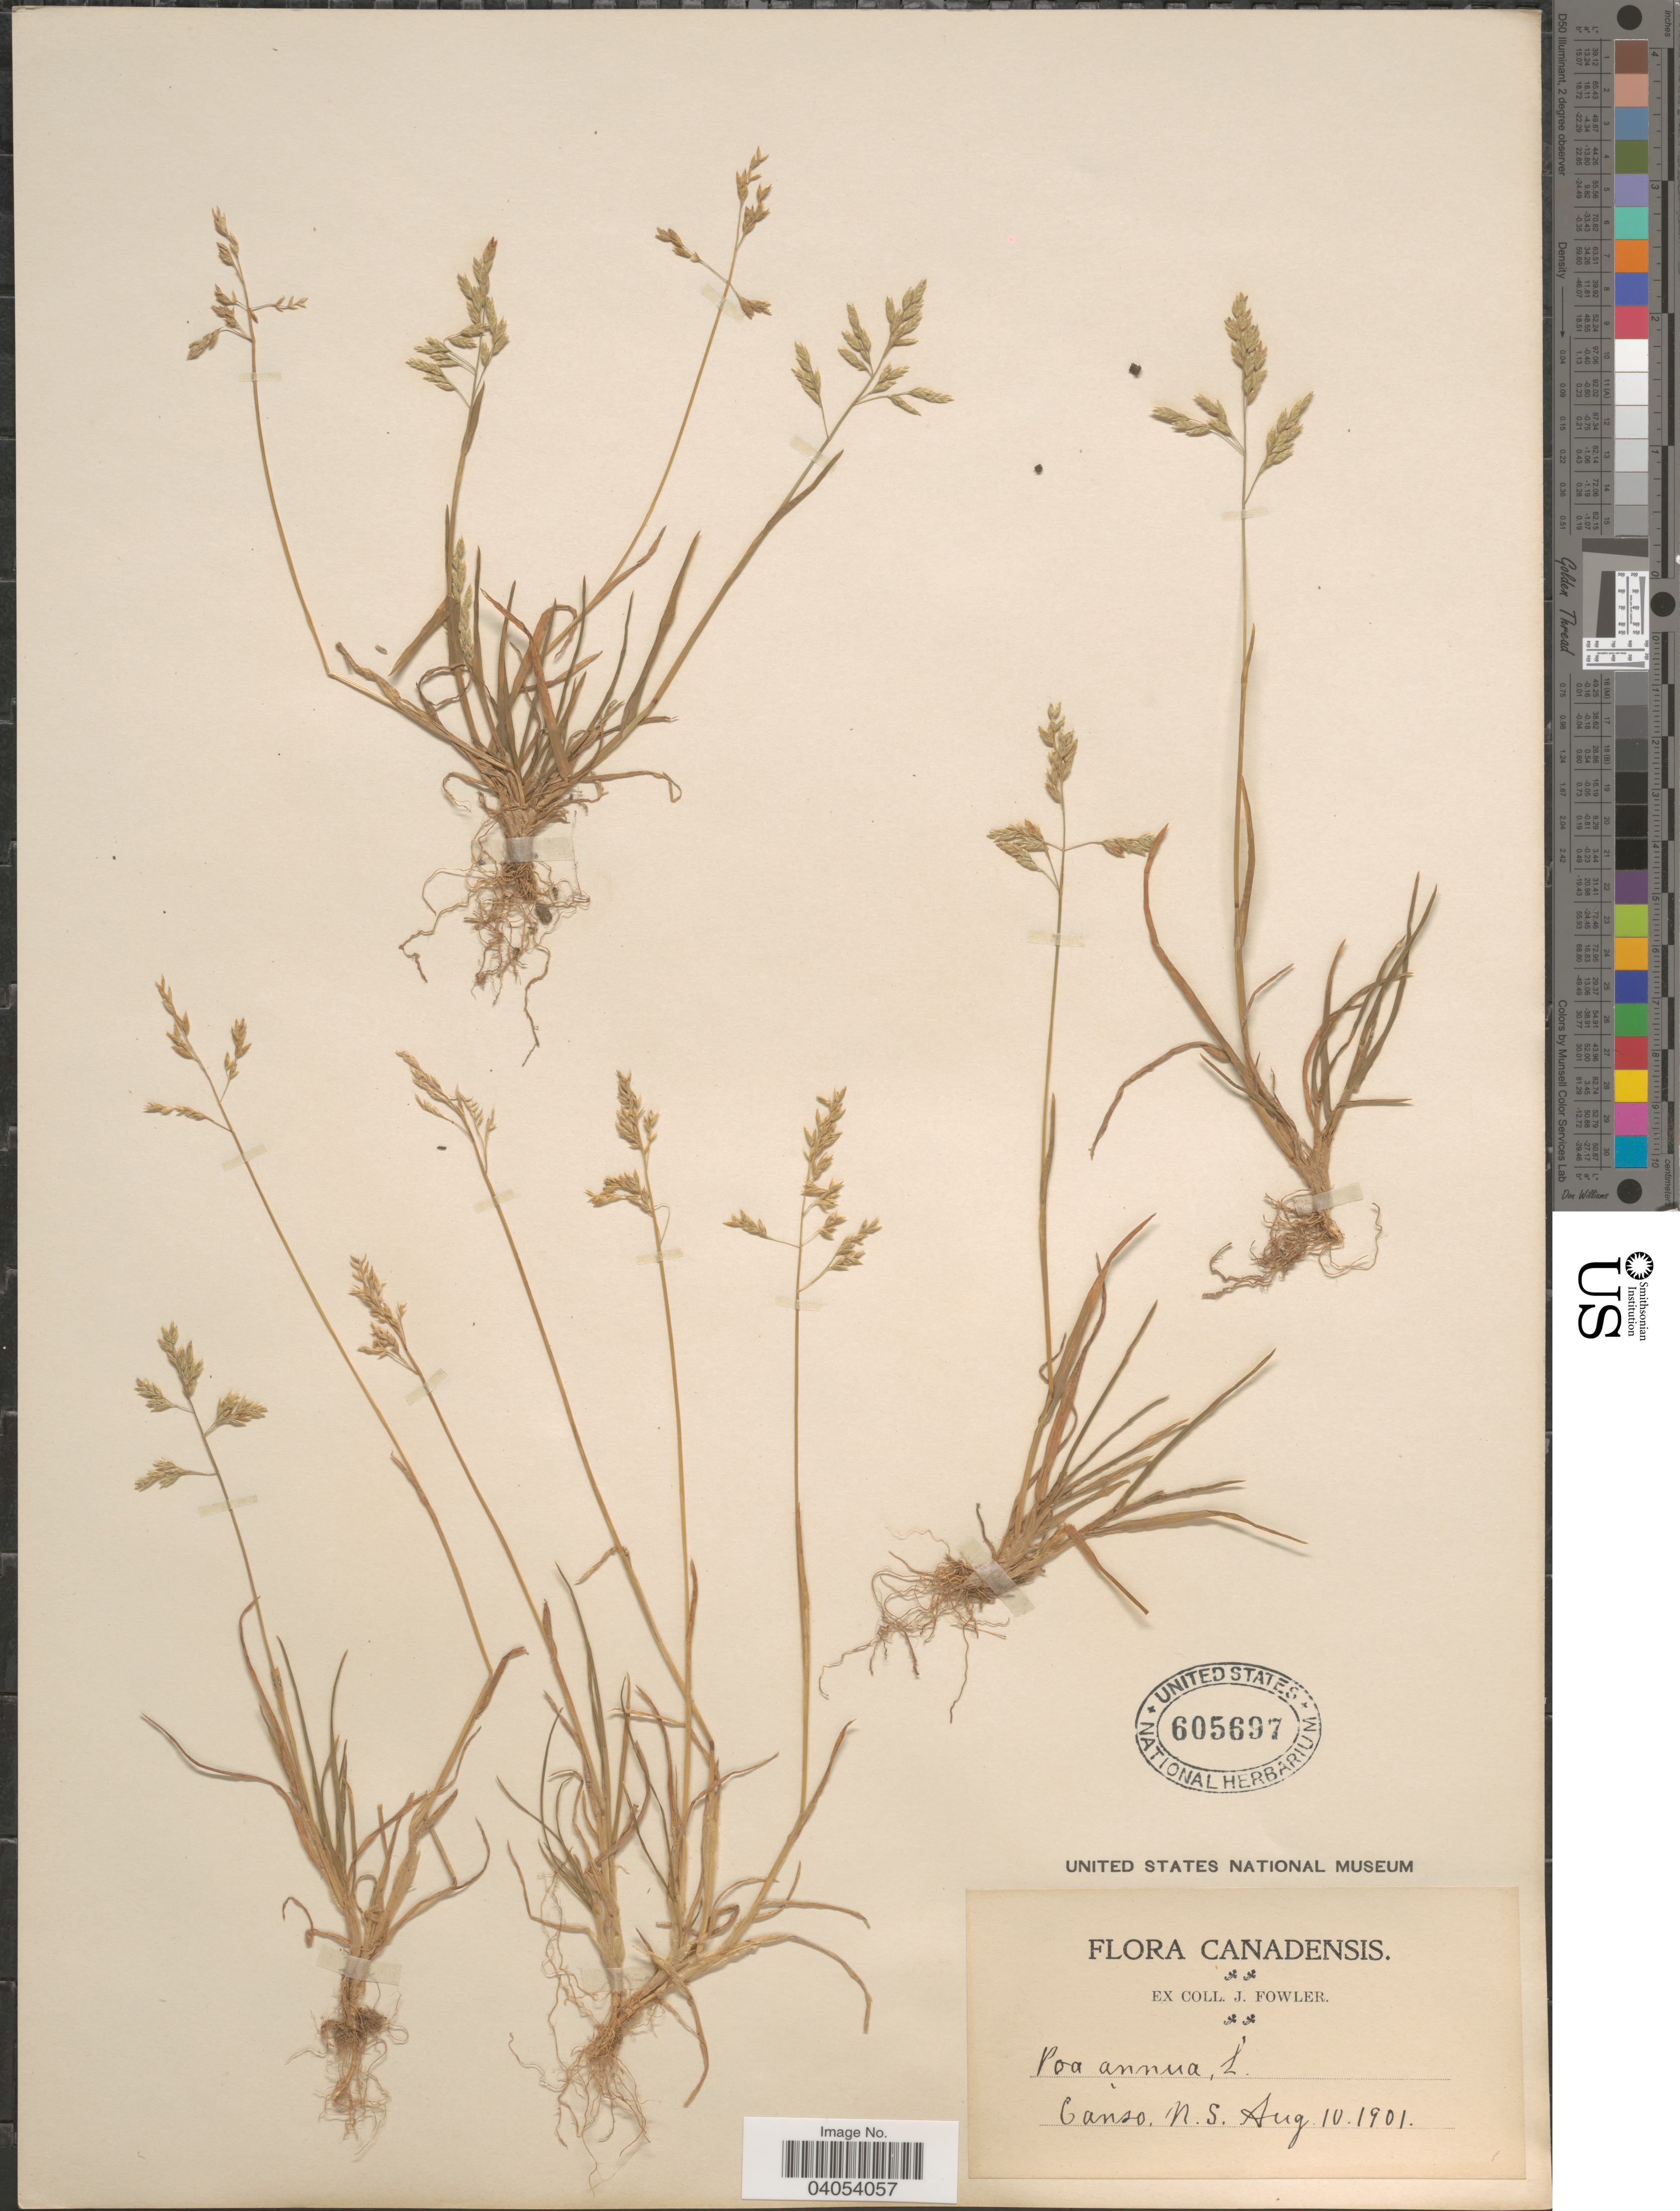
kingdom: Plantae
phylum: Tracheophyta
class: Liliopsida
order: Poales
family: Poaceae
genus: Poa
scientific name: Poa annua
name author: L.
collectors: J. Fowler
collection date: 1901-08-10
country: Canada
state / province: Nova Scotia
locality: Canso, N. S.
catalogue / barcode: US 605697